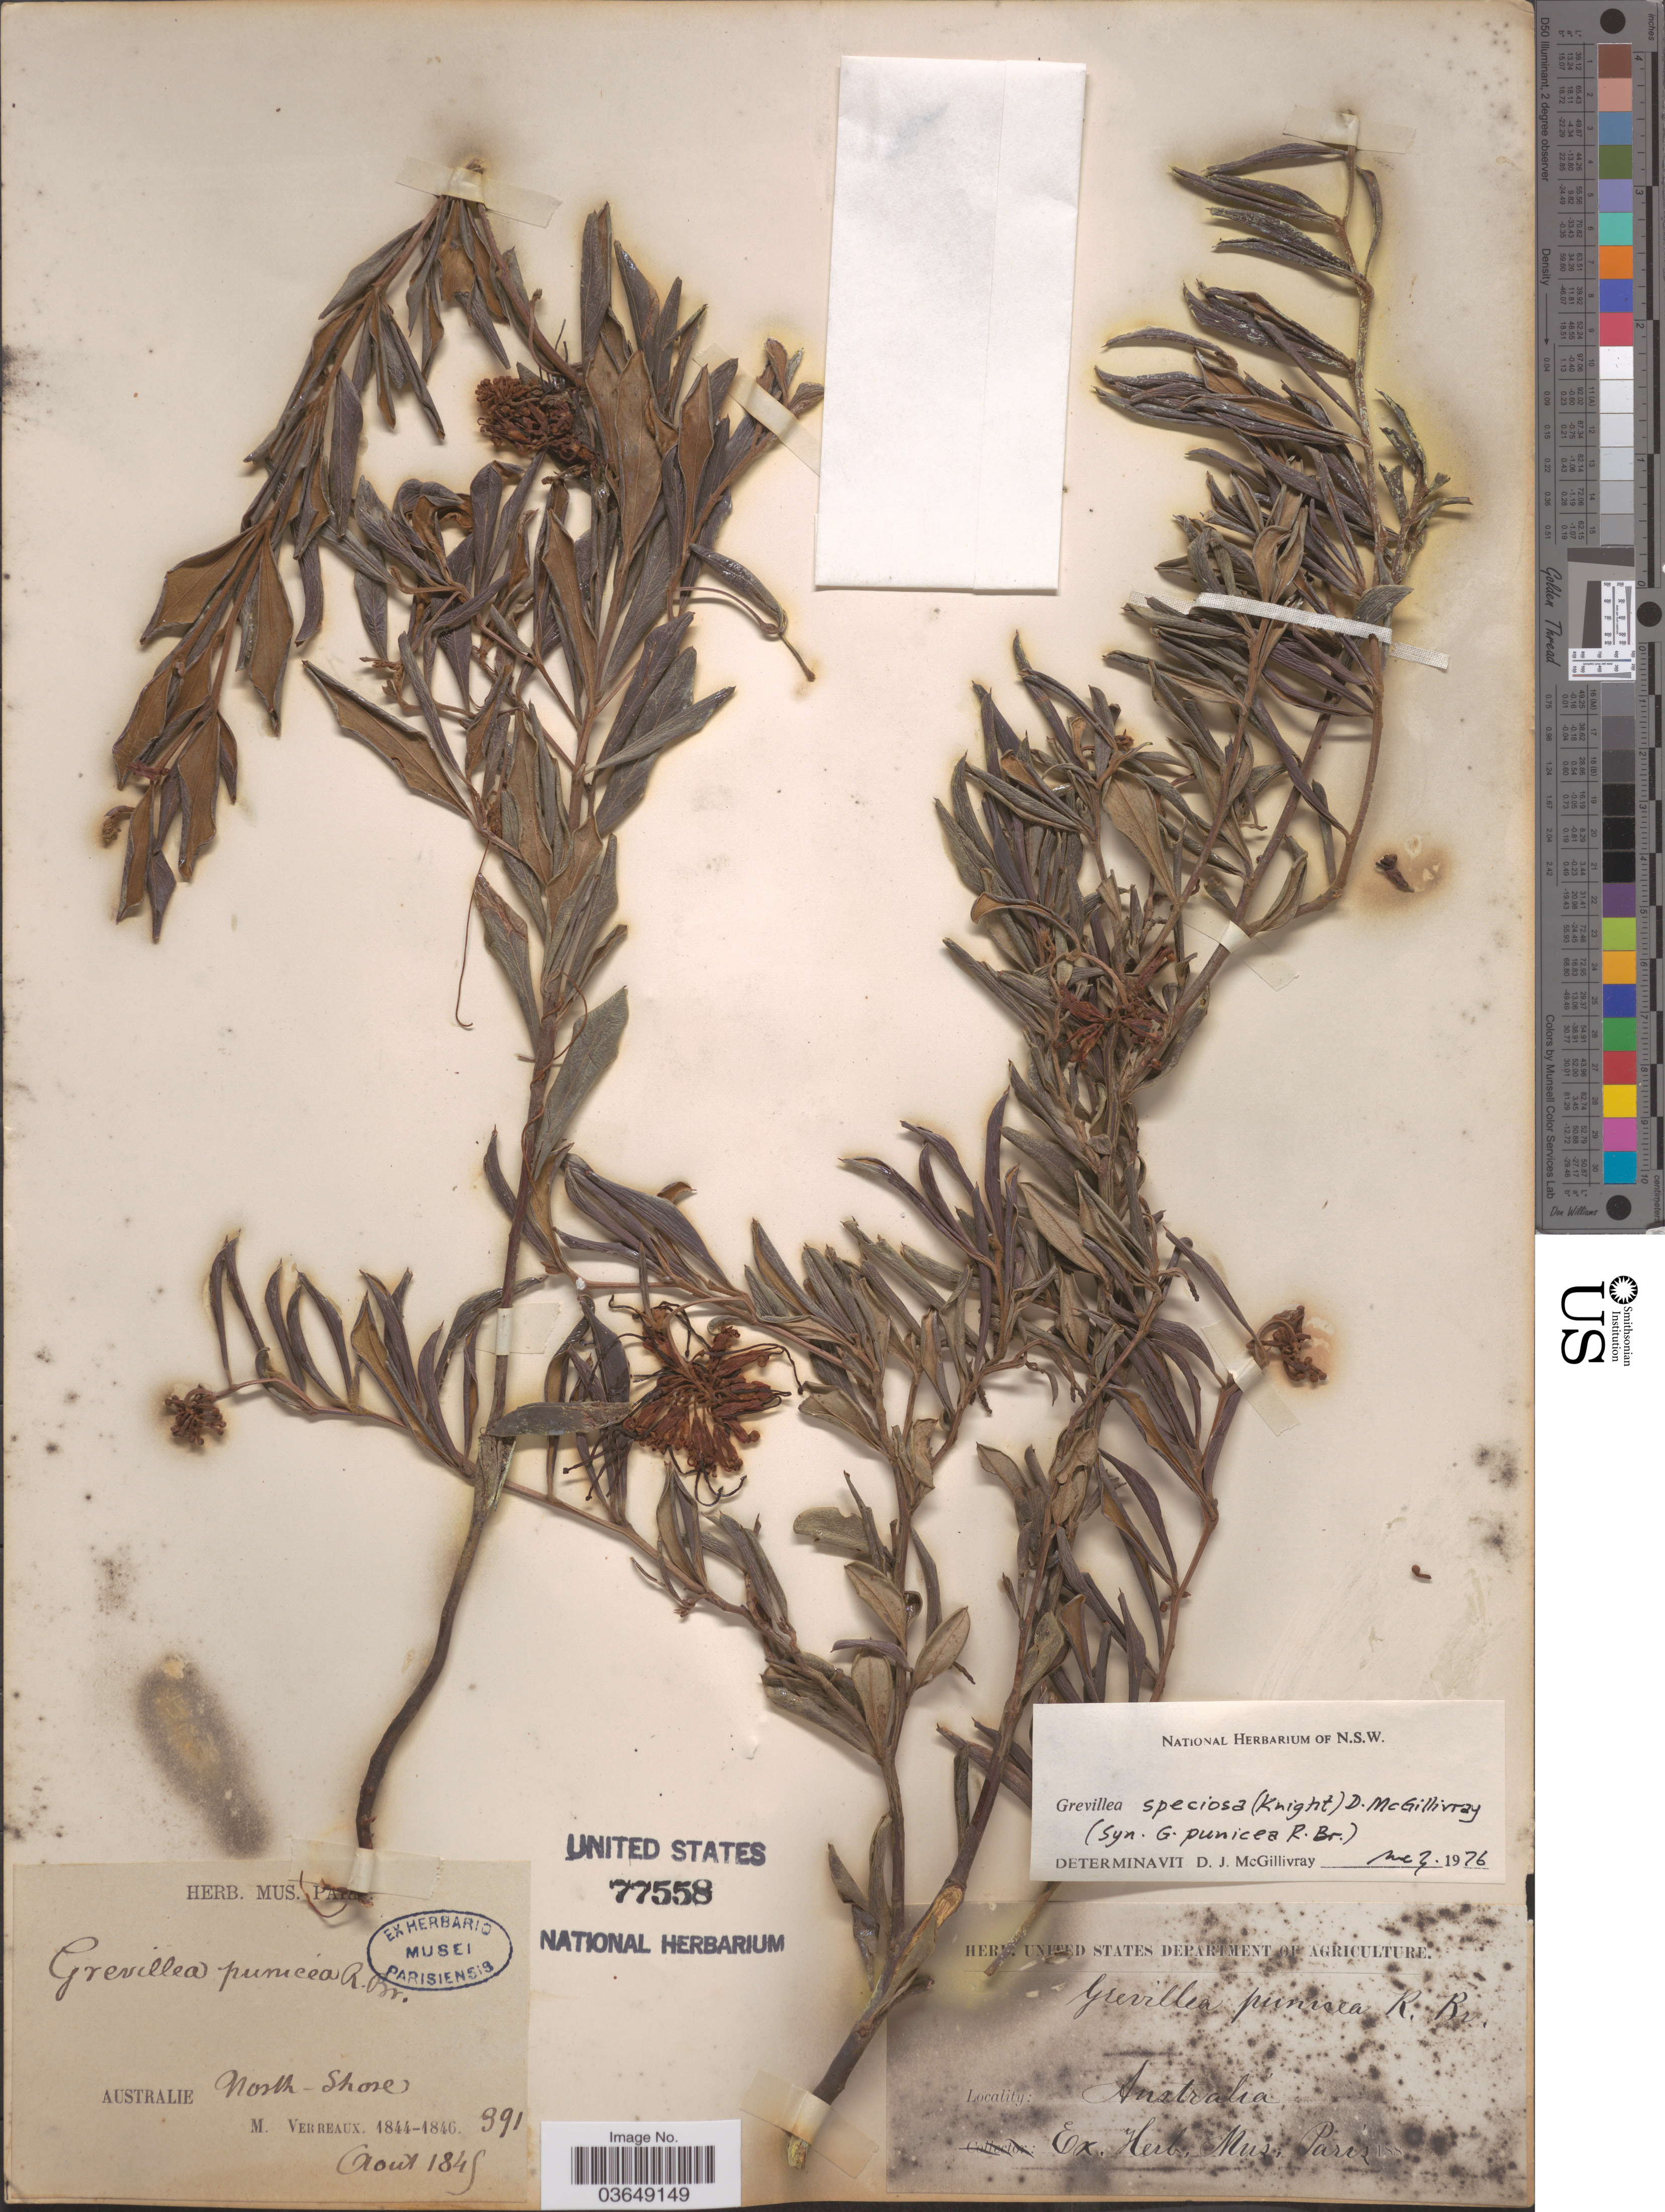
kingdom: Plantae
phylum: Tracheophyta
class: Magnoliopsida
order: Proteales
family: Proteaceae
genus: Grevillea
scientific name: Grevillea speciosa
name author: (Knight) McGill.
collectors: M. Verreaux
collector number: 391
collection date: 1845-08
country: Australia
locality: North - Shore.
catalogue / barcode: US 77558